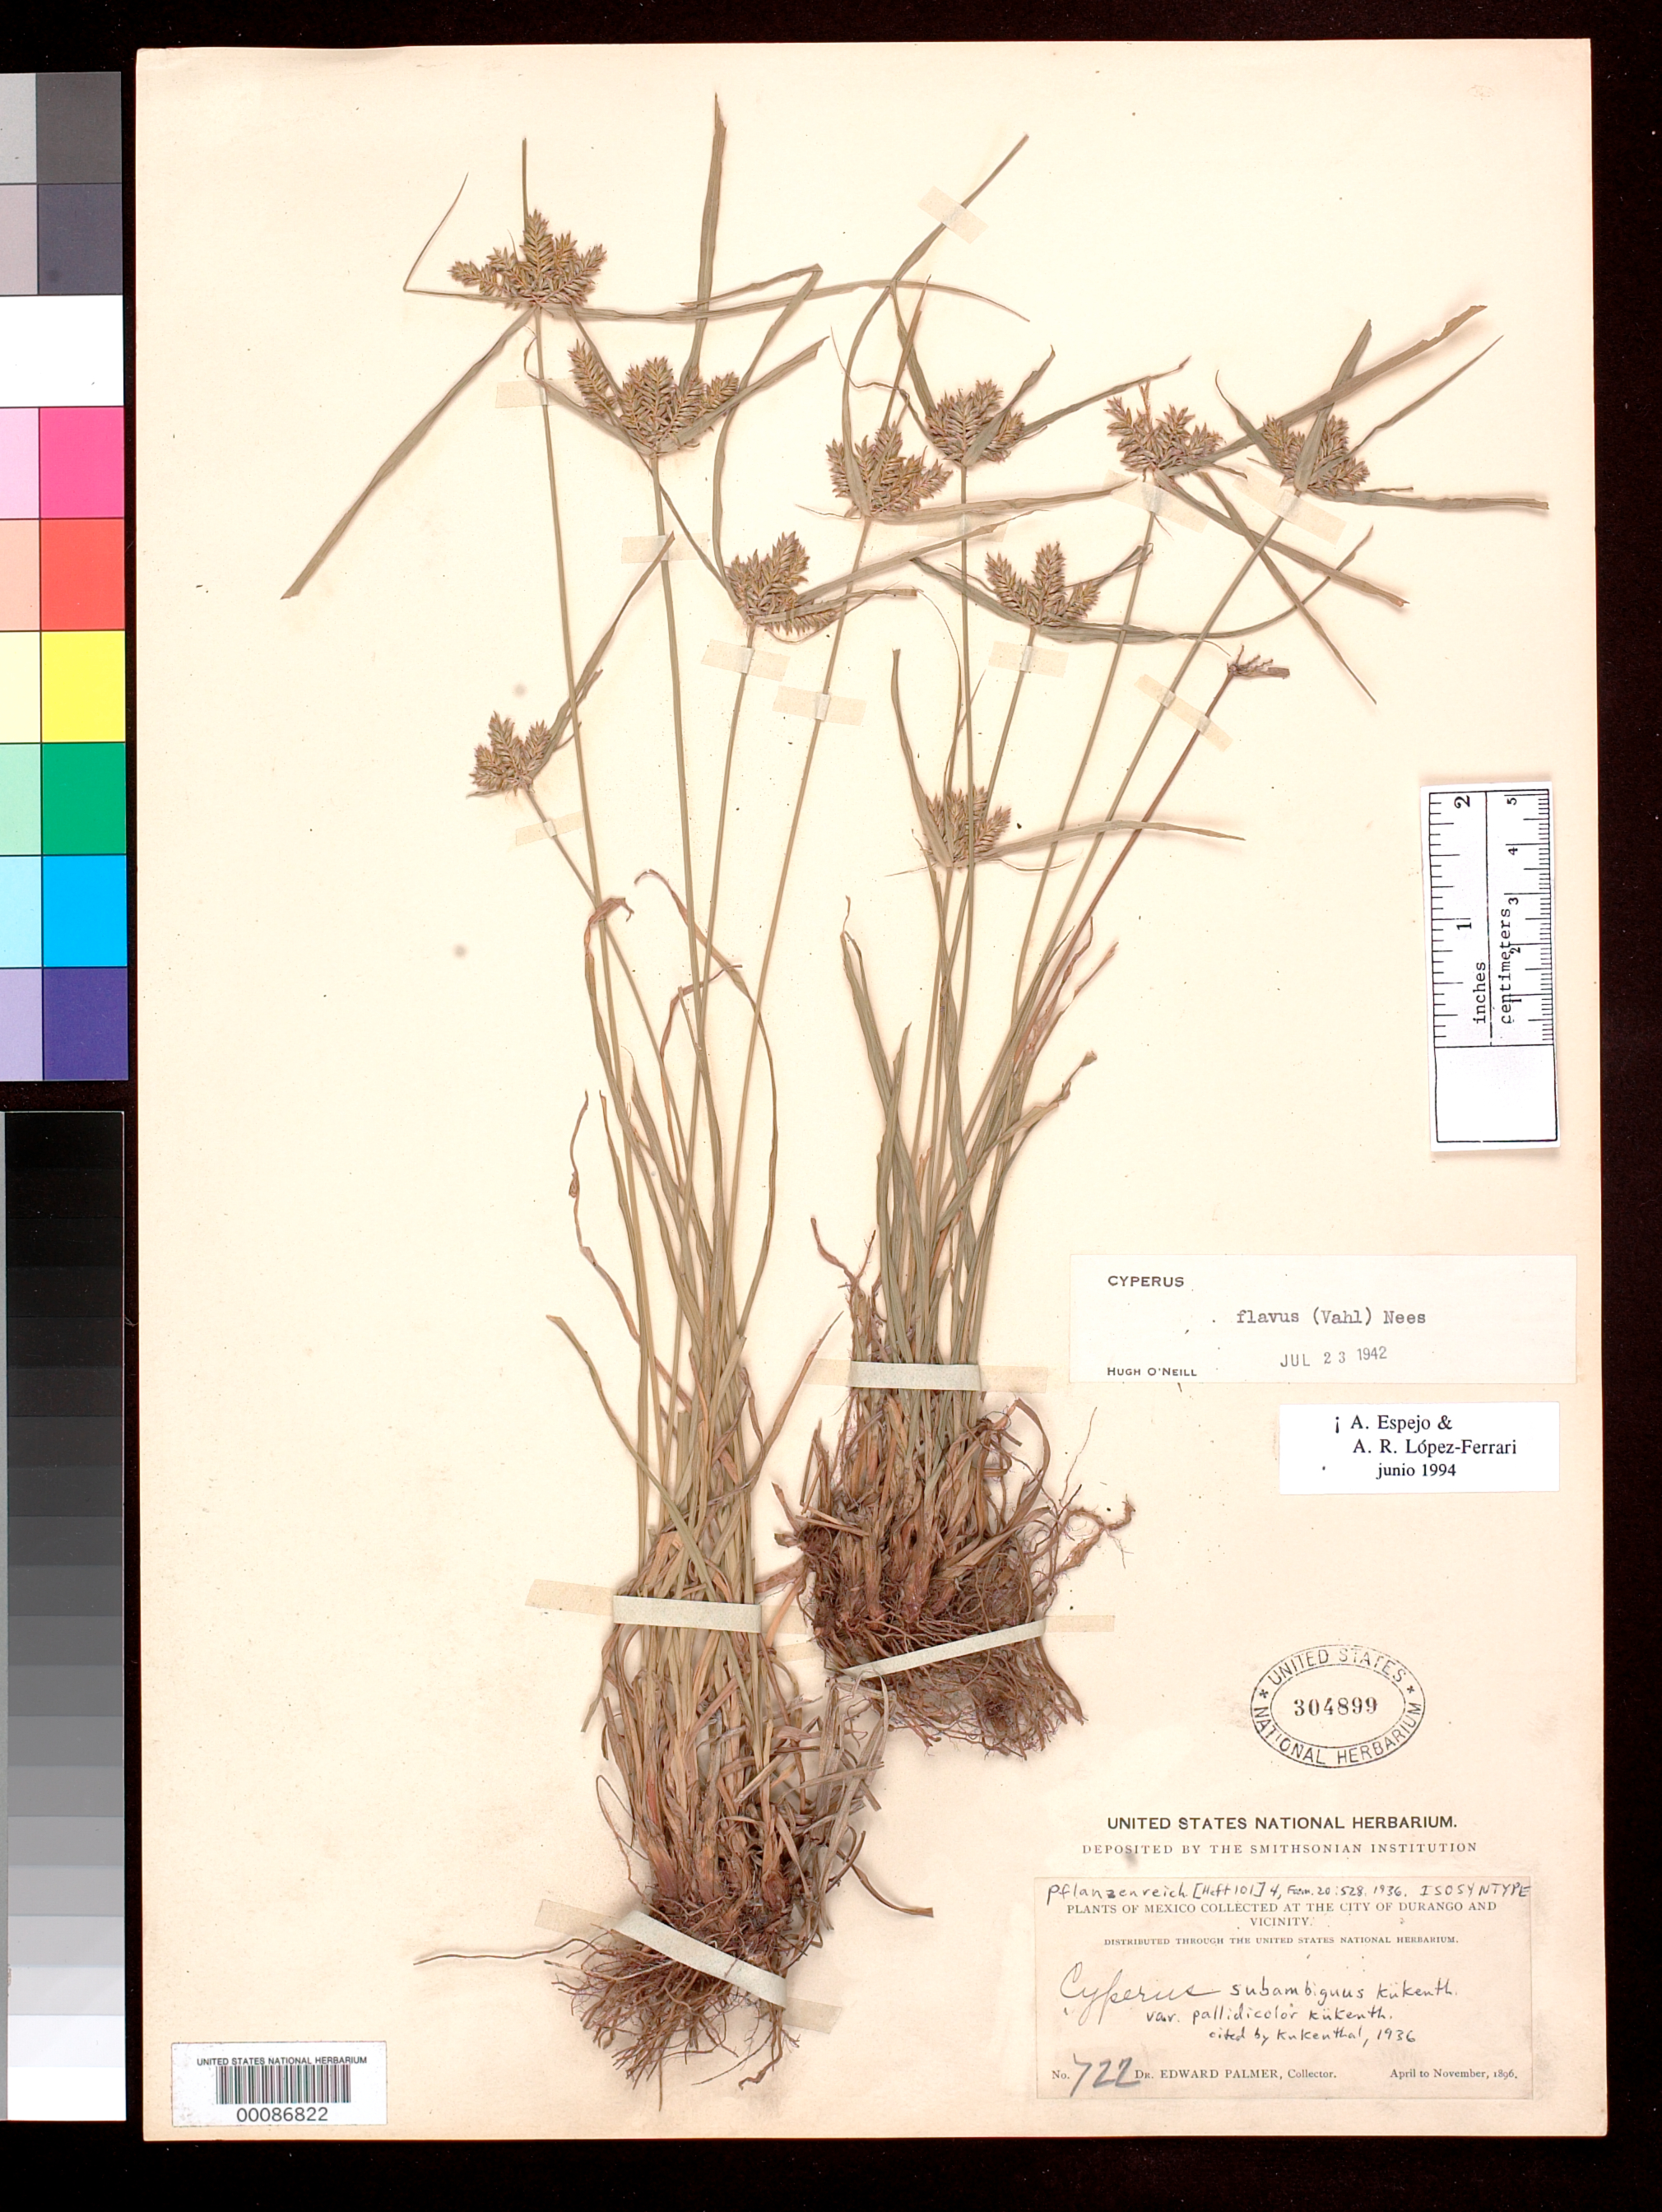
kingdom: Plantae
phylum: Tracheophyta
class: Liliopsida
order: Poales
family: Cyperaceae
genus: Cyperus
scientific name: Cyperus subambiguus var. pallidicolor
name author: Kük. in Engl.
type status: Isosyntype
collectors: E. Palmer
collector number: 722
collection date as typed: Apr 1896 to -- Nov 1896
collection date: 1896-04/1896-11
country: Mexico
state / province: Durango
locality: Durango and vicinity.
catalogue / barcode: US 304899